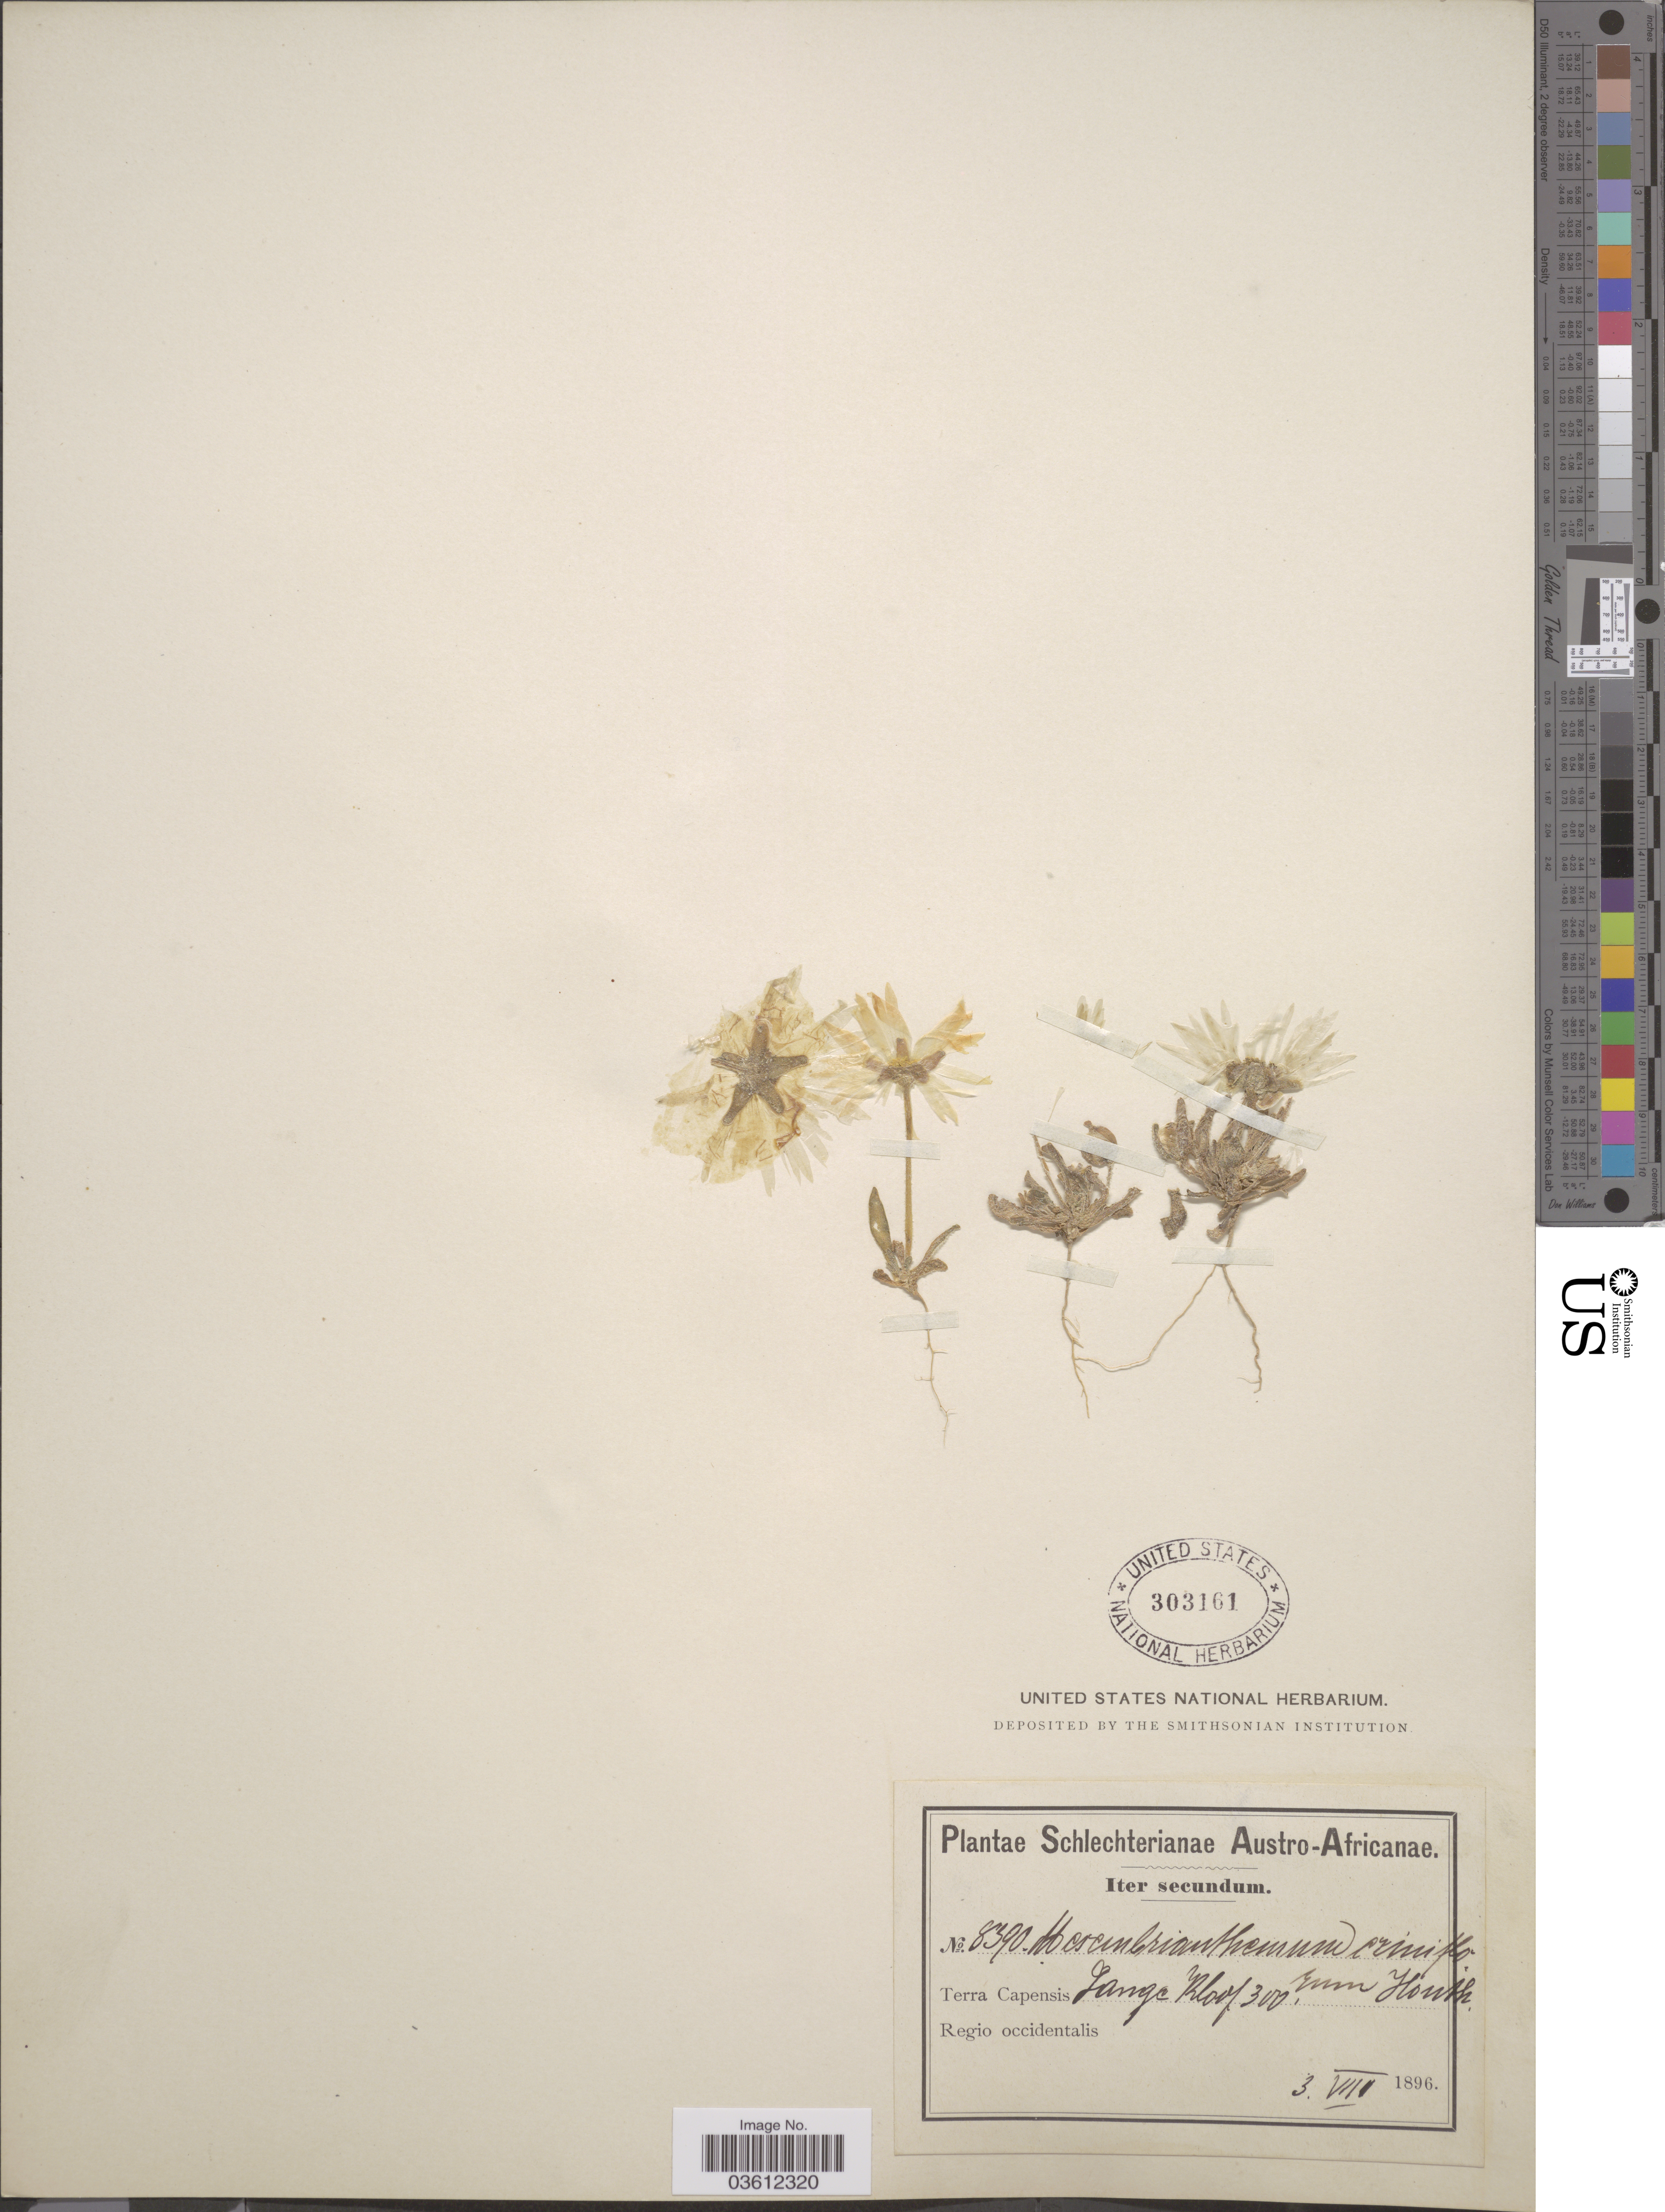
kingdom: Plantae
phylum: Tracheophyta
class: Magnoliopsida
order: Caryophyllales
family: Aizoaceae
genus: Cleretum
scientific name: Cleretum bellidiforme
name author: (Burm. f.) G.D. Rowley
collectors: Schlechter, --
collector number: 8390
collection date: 1896-08-03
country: South Africa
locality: Austro-Africanae. Terra Capensis. Regio occidentalis. Lange Kloof.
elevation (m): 91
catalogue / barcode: US 303161